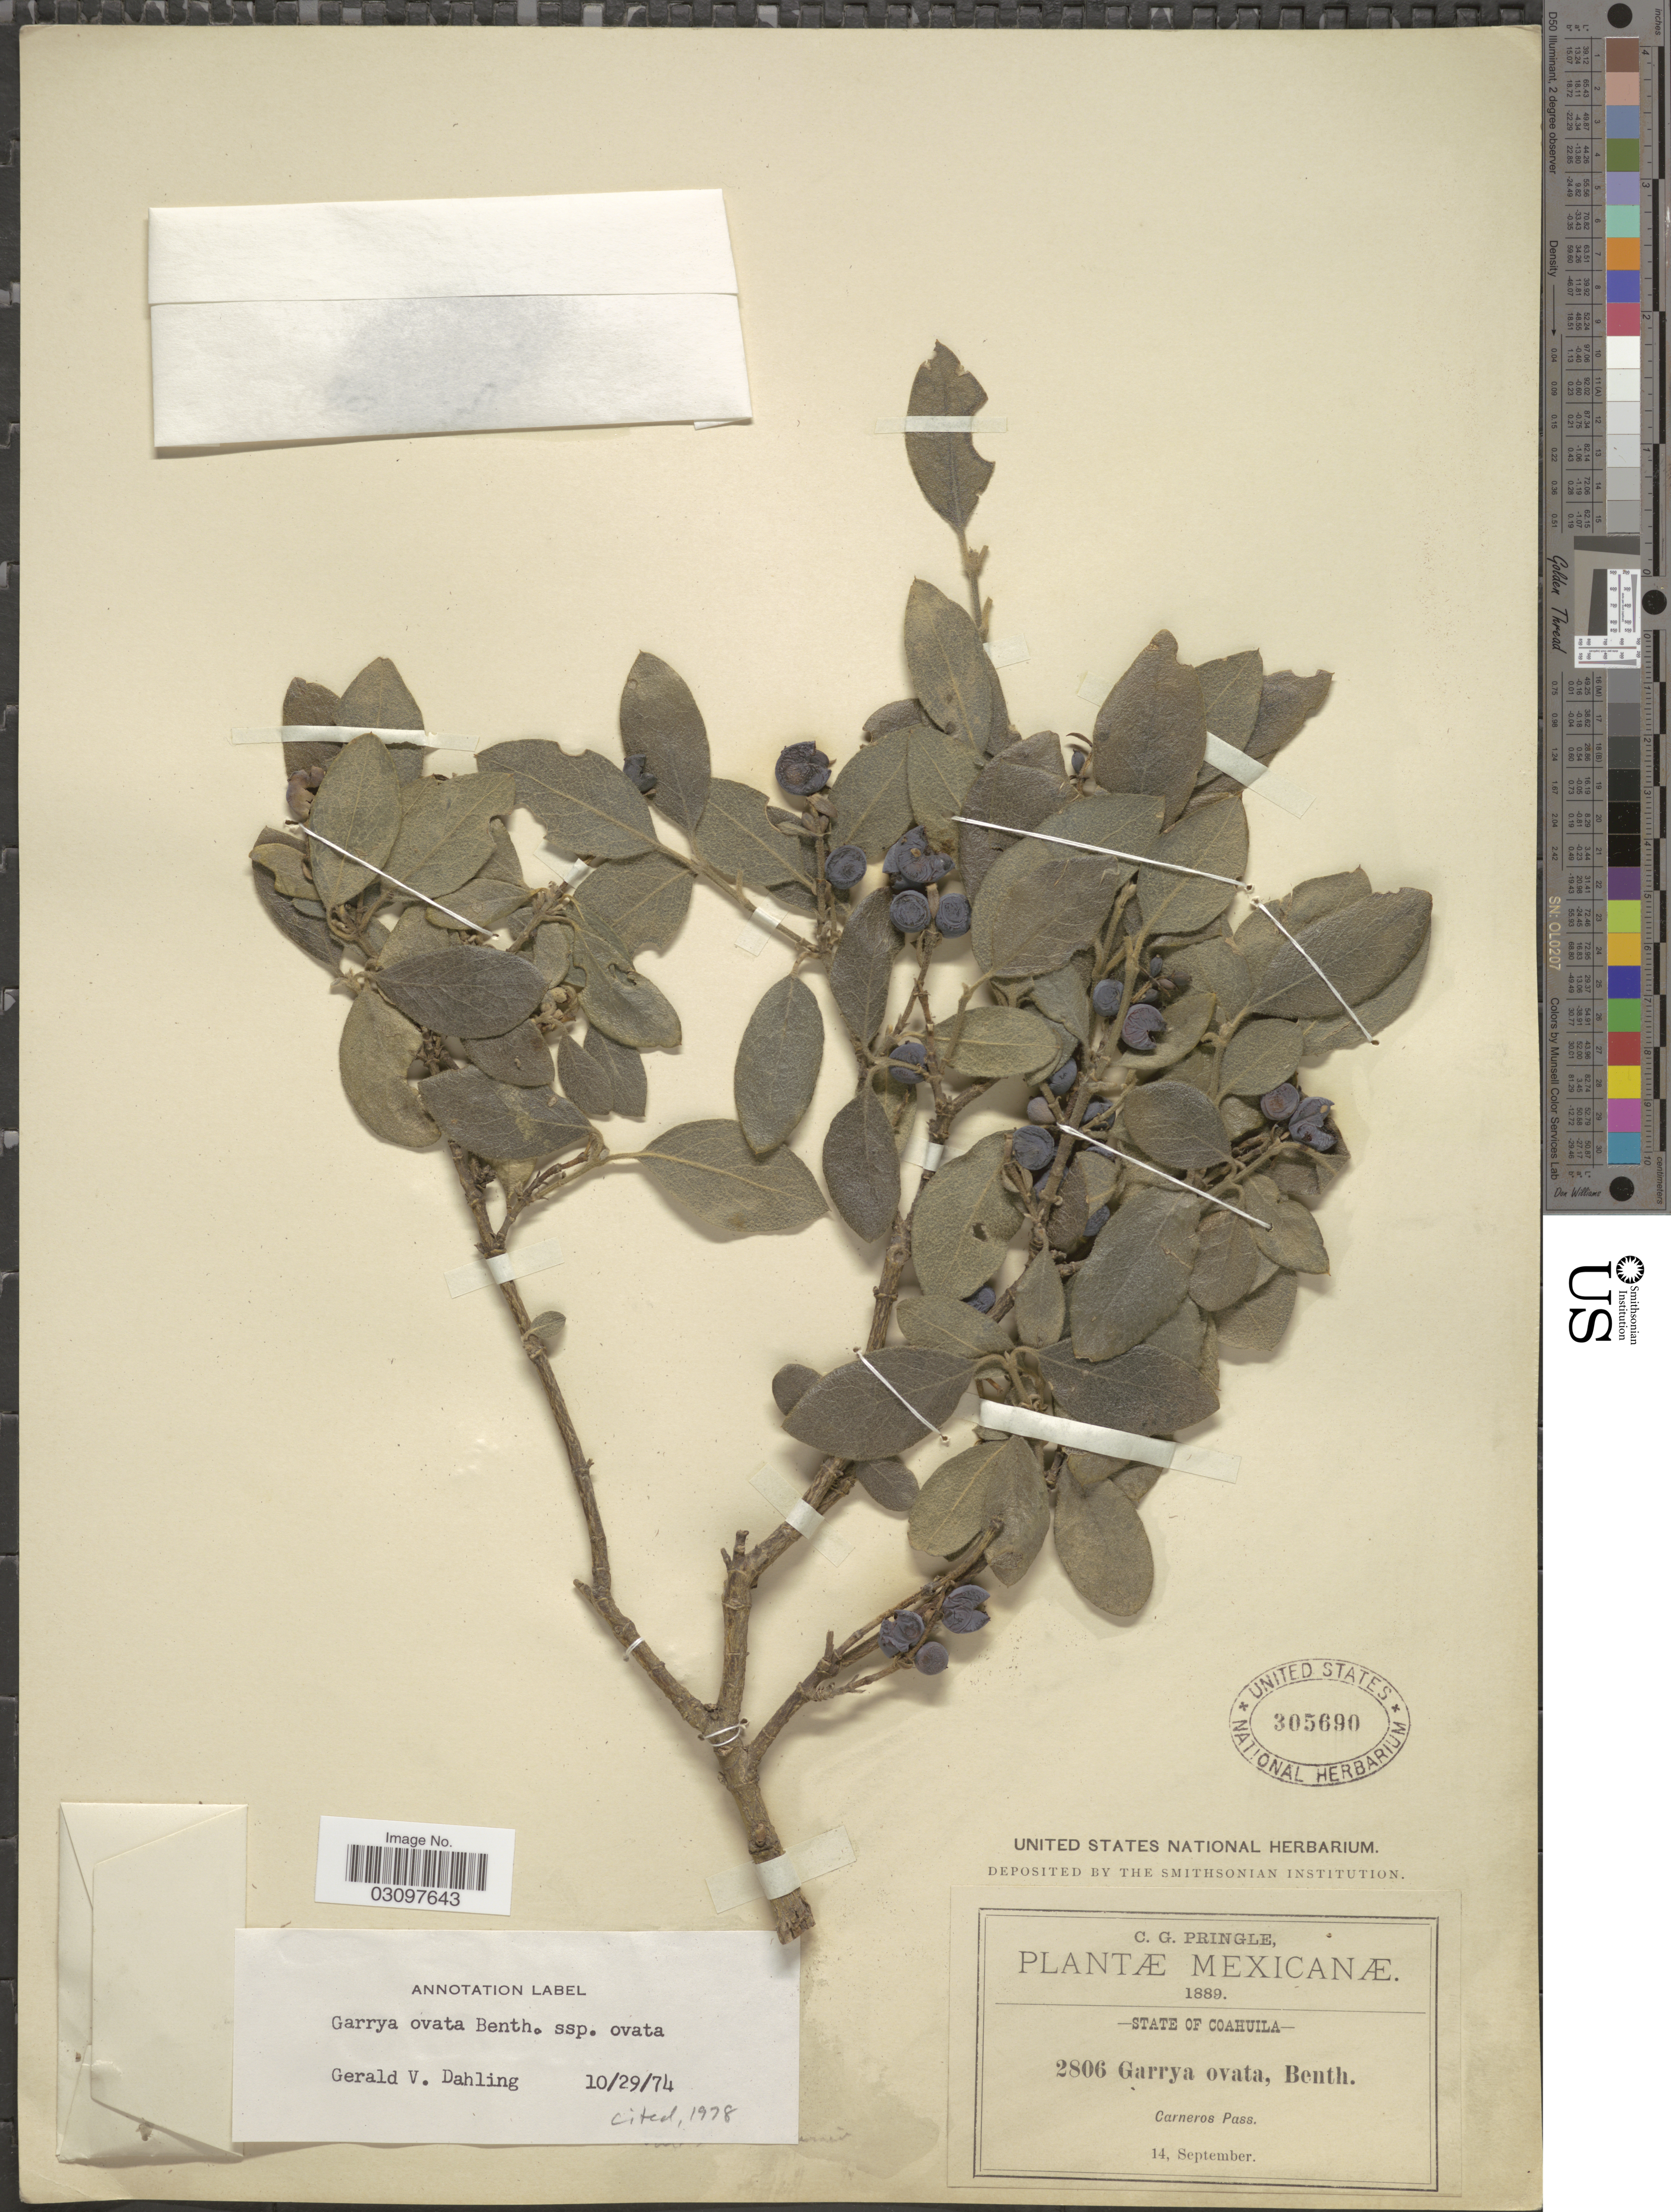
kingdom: Plantae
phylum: Tracheophyta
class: Magnoliopsida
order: Garryales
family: Garryaceae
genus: Garrya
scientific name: Garrya ovata subsp. ovata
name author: Benth.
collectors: C. G. Pringle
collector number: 2806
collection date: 1889-09-14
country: Mexico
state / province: Coahuila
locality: Carneros Pass.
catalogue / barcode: US 305690